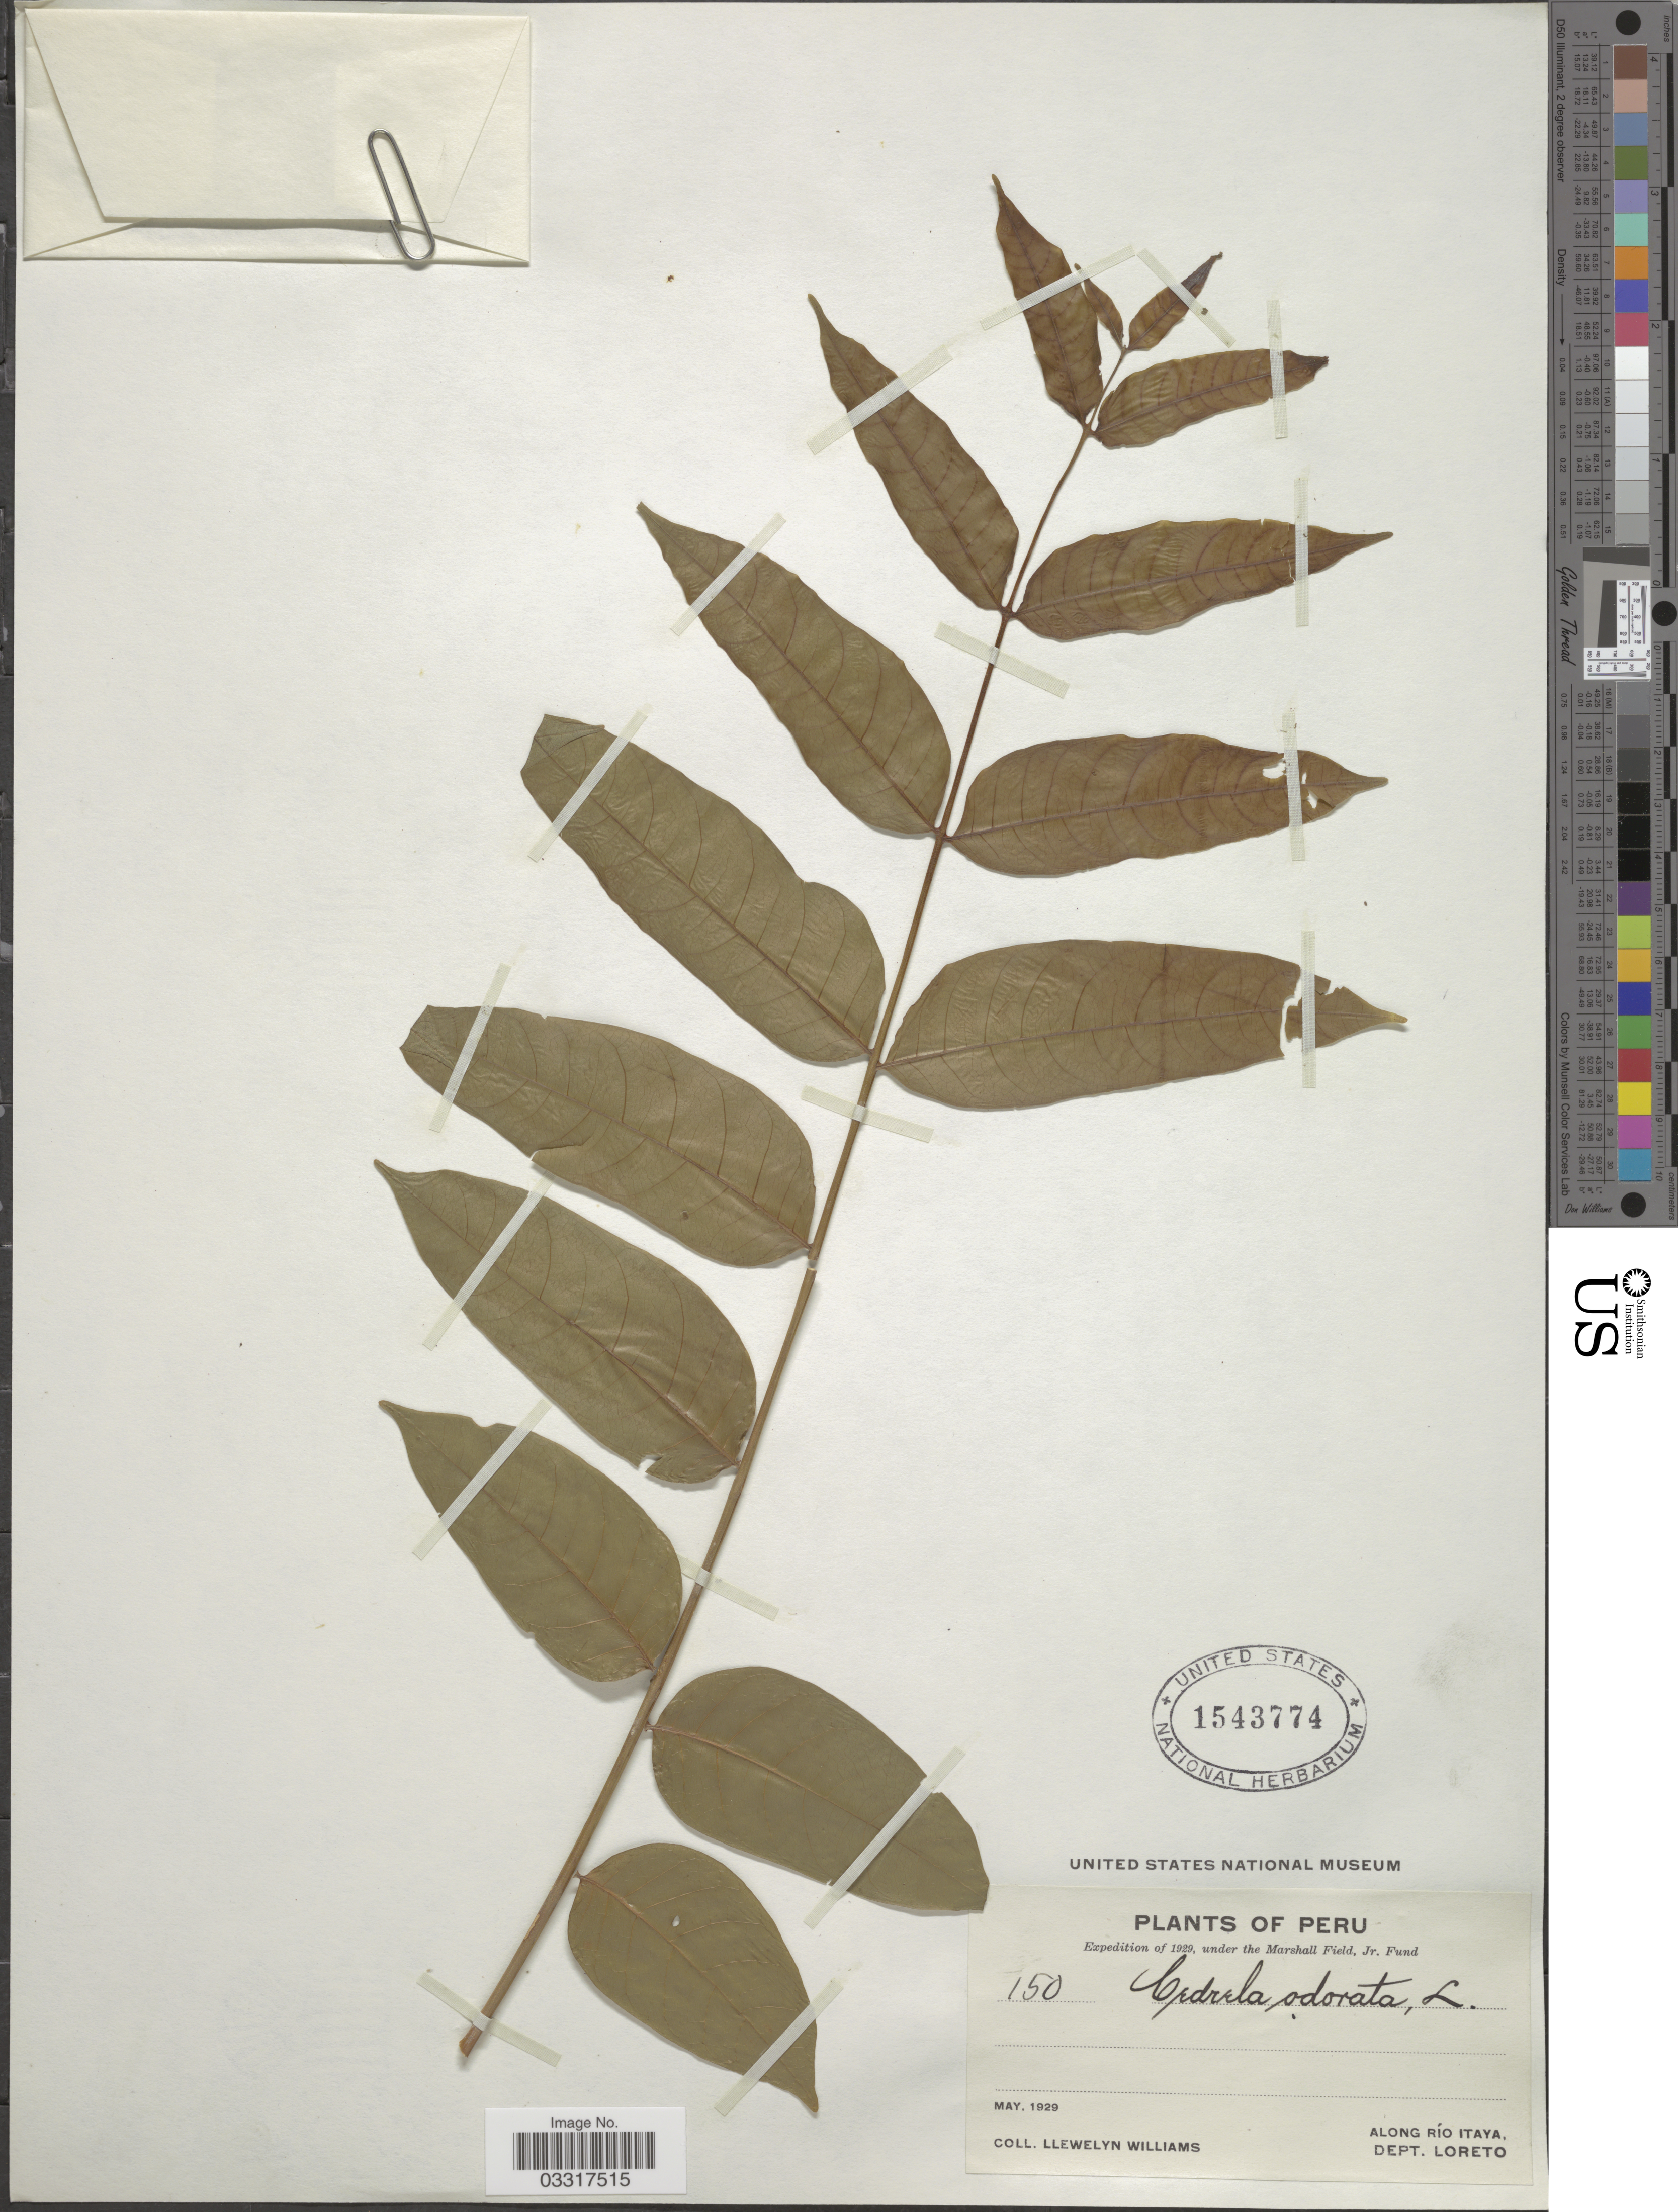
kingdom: Plantae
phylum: Tracheophyta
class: Magnoliopsida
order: Sapindales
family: Meliaceae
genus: Cedrela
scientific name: Cedrela odorata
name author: L.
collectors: Ll. Williams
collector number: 150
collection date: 1929-05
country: Peru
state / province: Loreto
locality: Along Río Itaya. Dept. Loreto.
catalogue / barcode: US 1543774